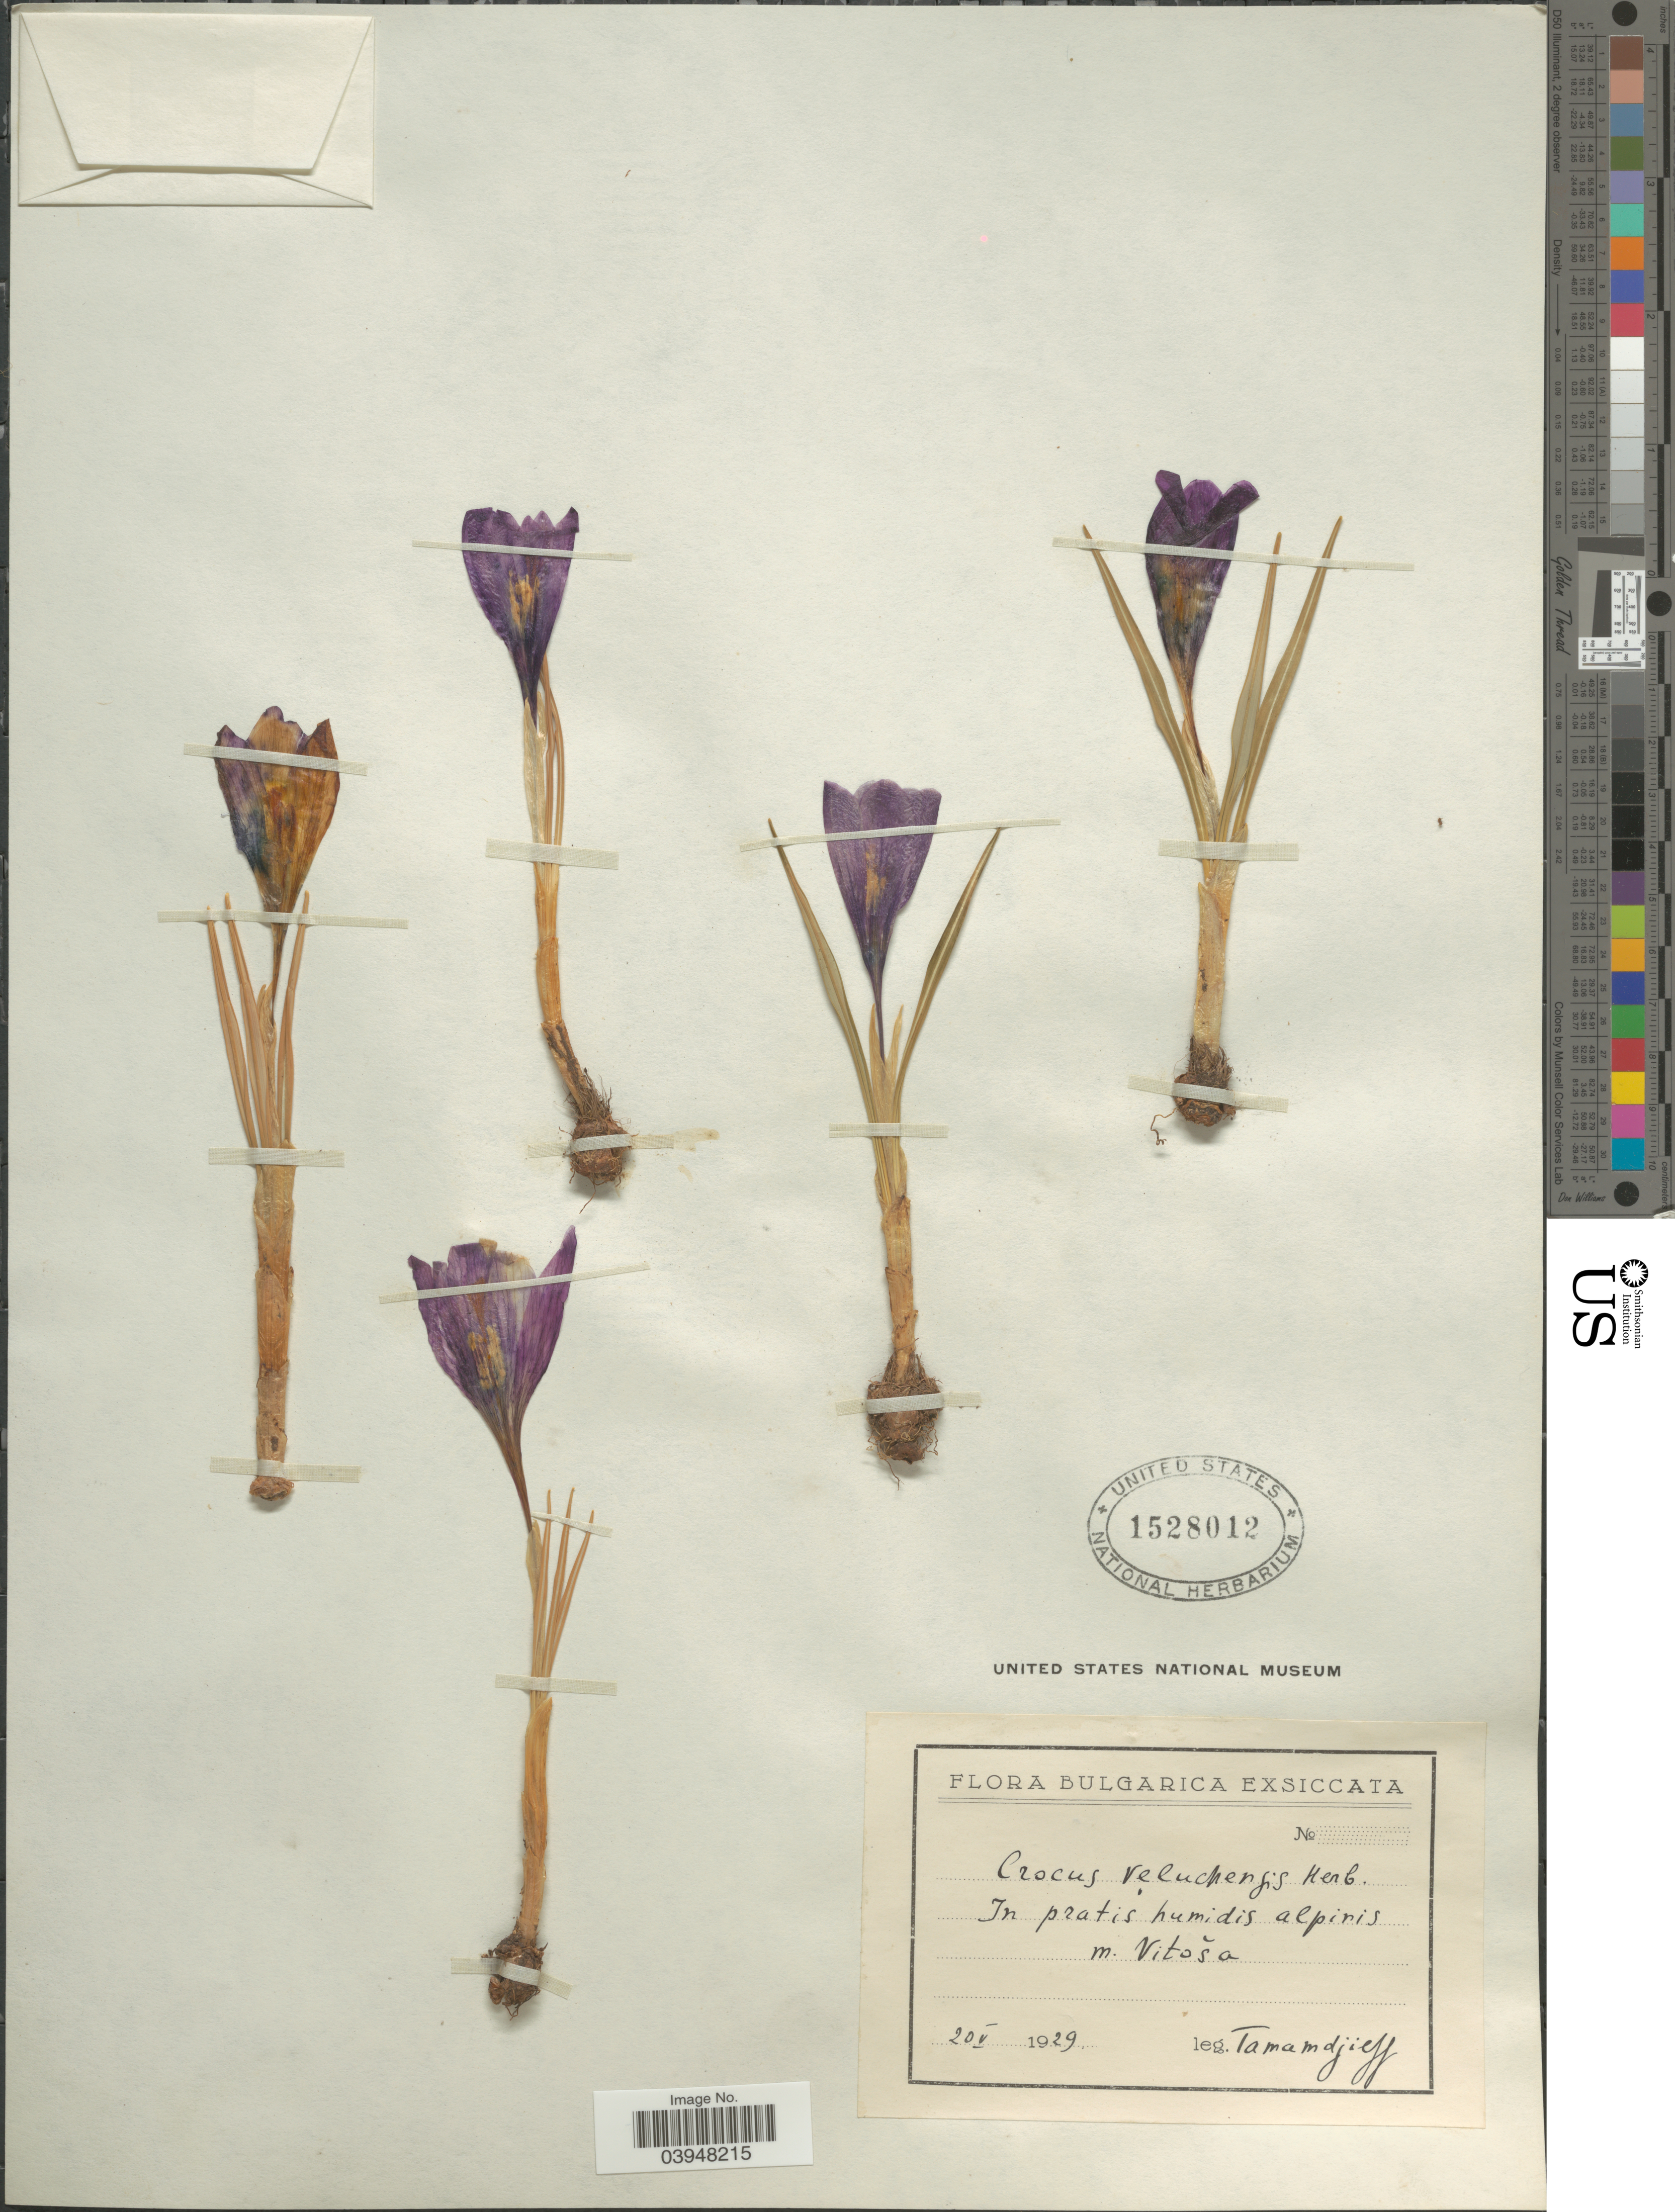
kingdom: Plantae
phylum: Tracheophyta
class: Liliopsida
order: Asparagales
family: Iridaceae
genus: Crocus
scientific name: Crocus veluchensis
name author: Herb.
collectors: Tamamdjieff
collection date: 1929-05-20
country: Bulgaria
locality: Bulgarica. In pratis humidis alpinis m. Vitosa.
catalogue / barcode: US 1528012